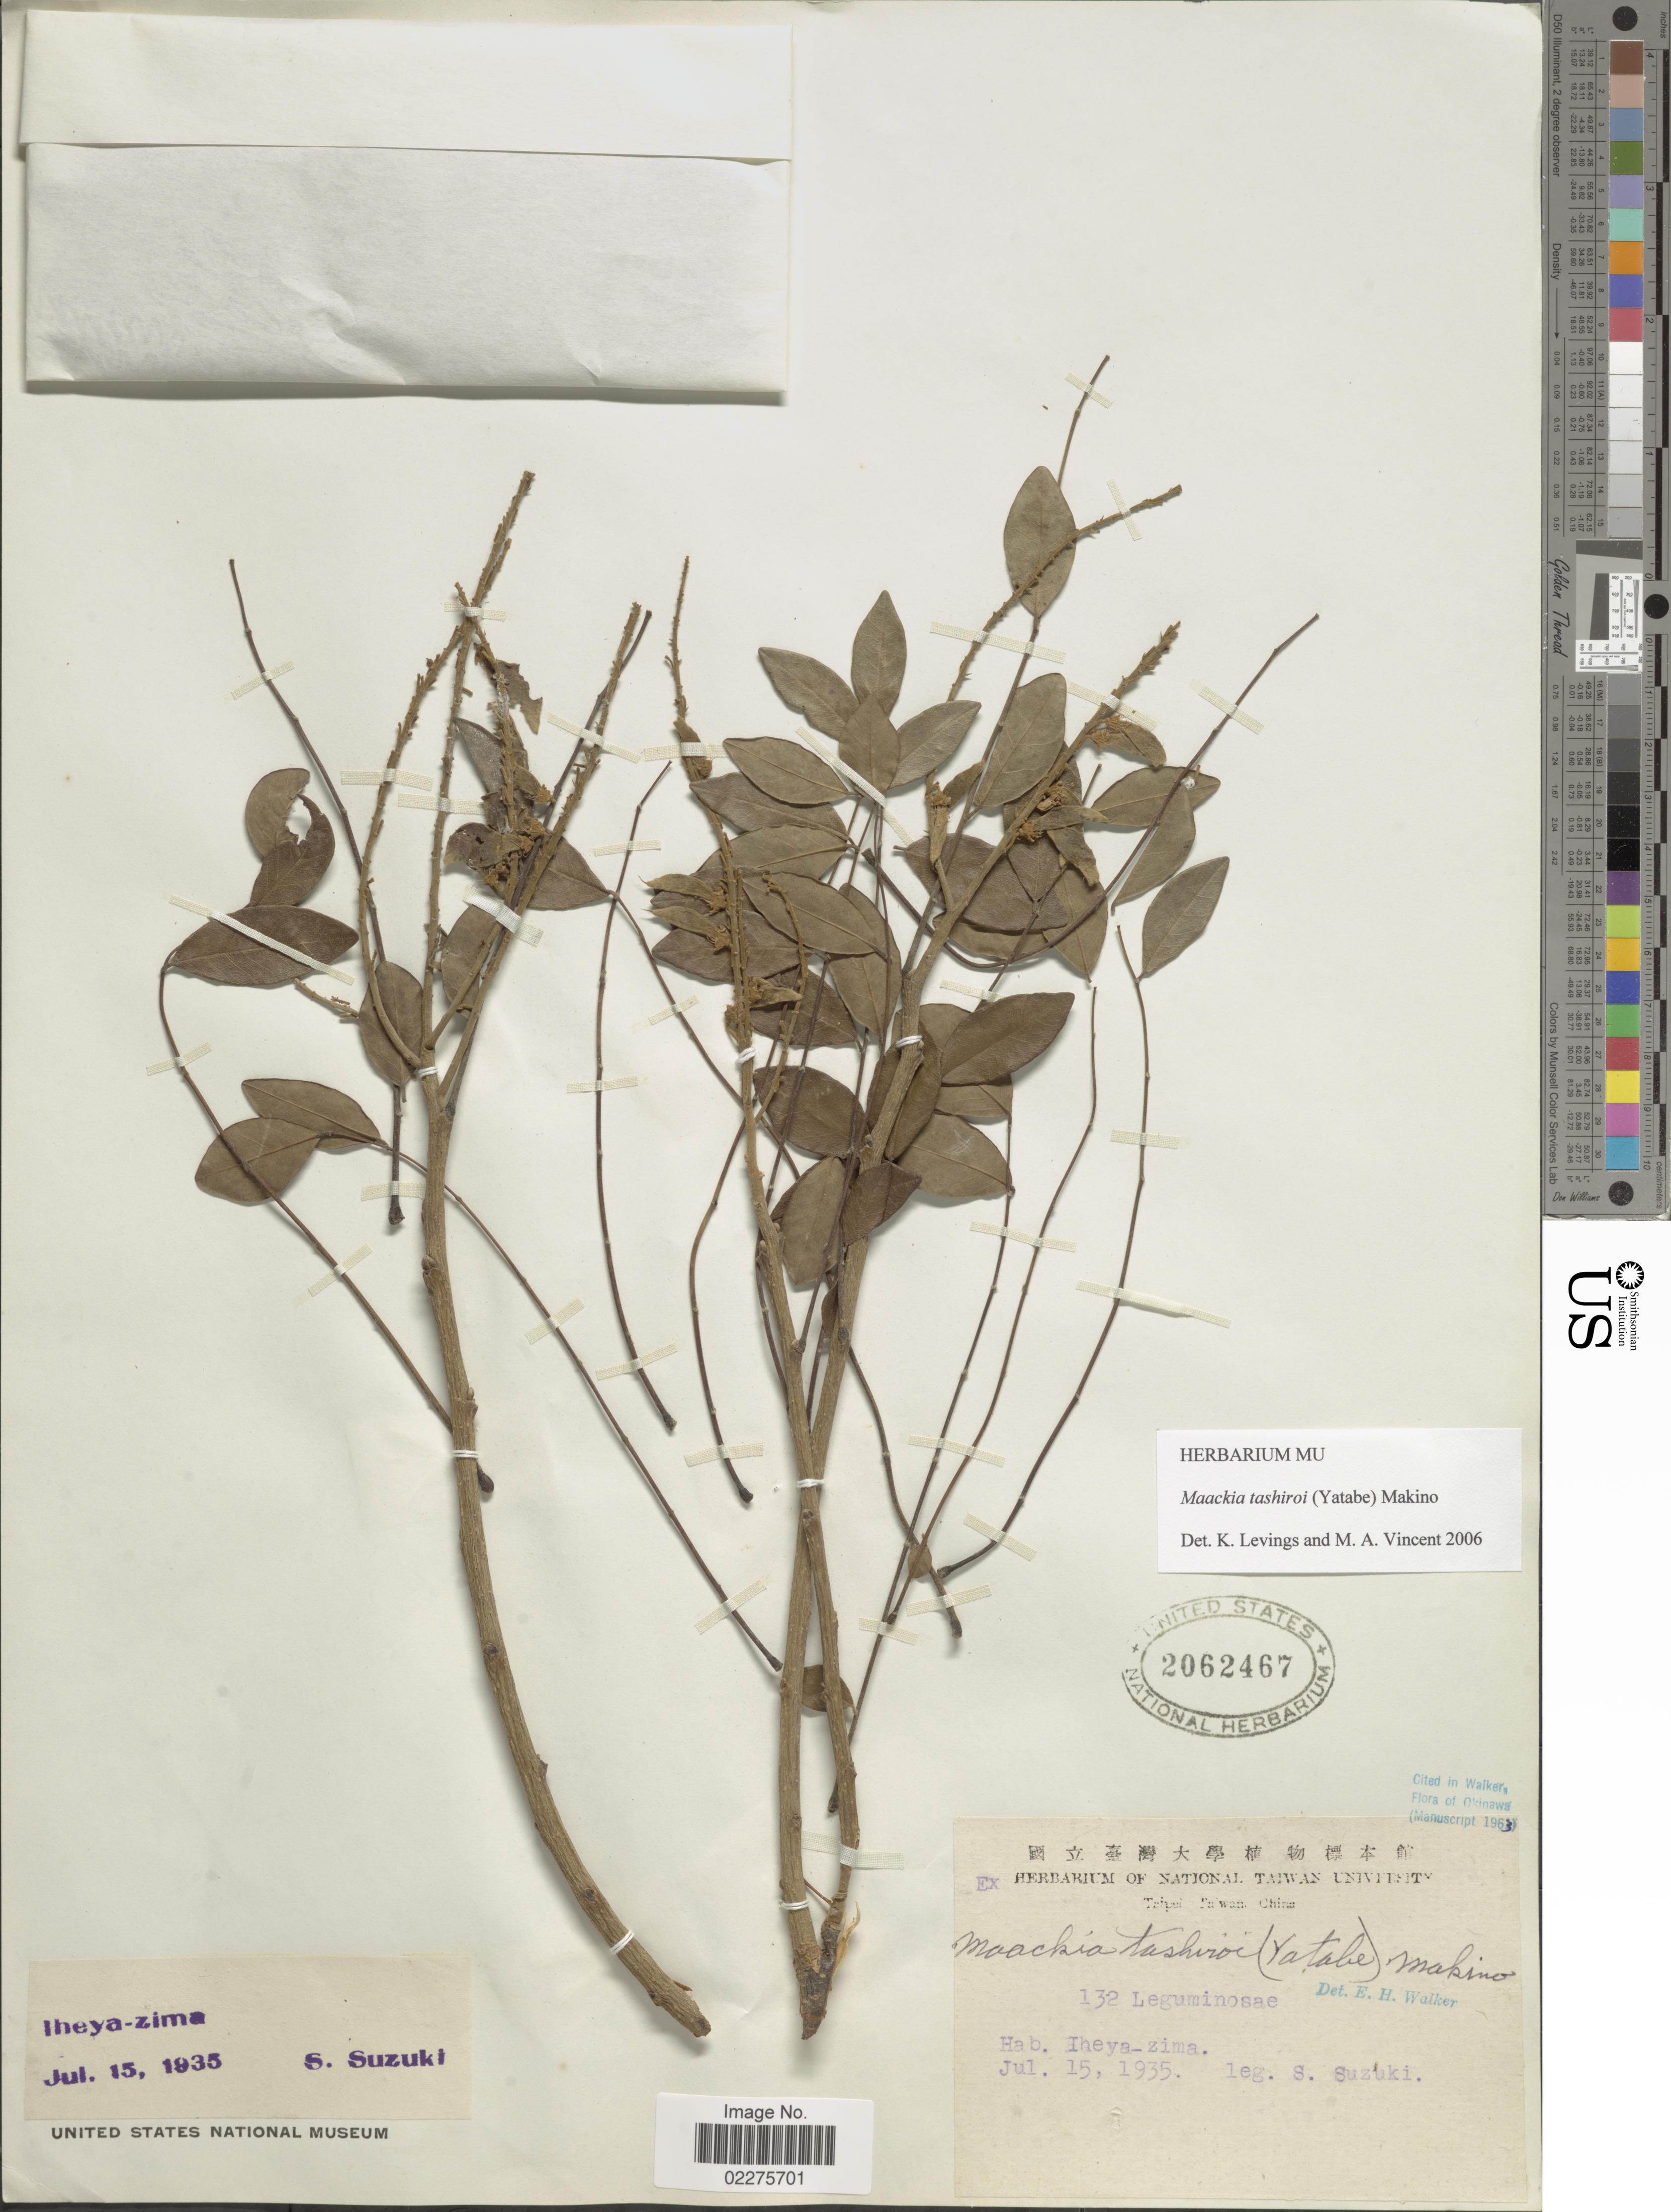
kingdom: Plantae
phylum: Tracheophyta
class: Magnoliopsida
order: Fabales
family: Fabaceae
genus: Maackia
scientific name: Maackia tashiroi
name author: (Yatabe) Makino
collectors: S. Suzuki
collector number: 132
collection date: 1935-07-15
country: Japan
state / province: Okinawa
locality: Iheya-zima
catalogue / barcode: US 2062467